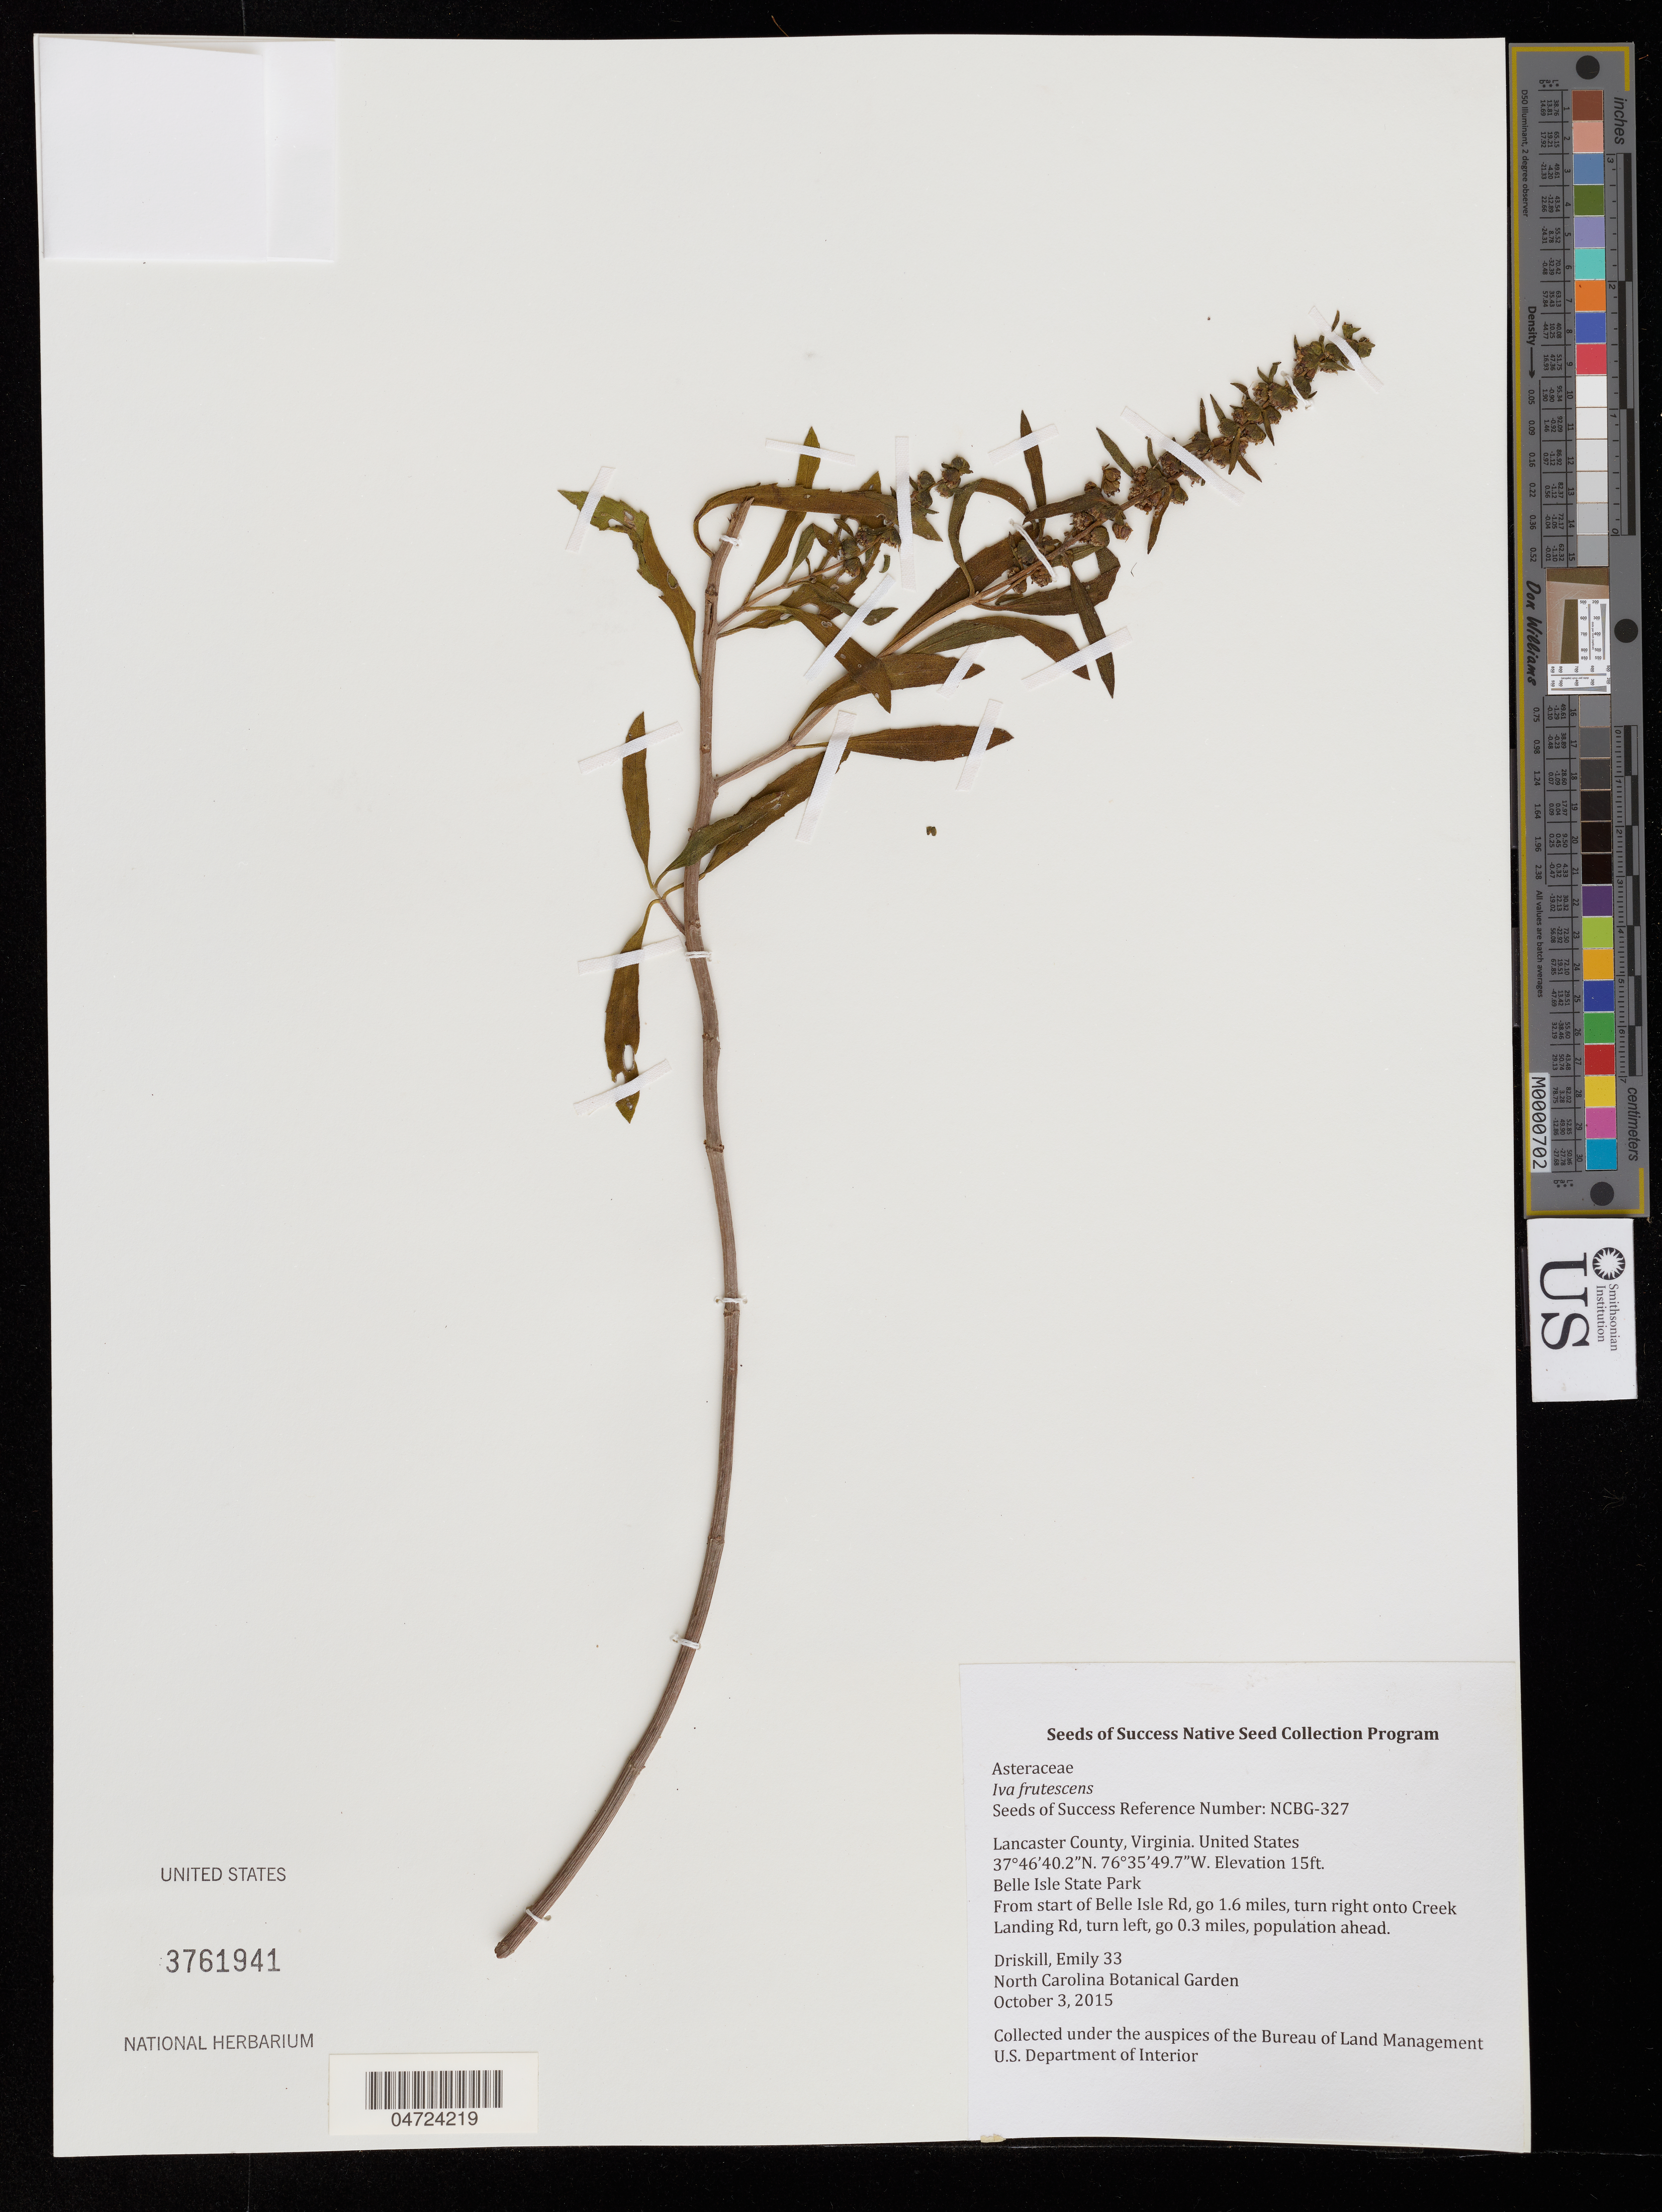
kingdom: Plantae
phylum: Tracheophyta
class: Magnoliopsida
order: Asterales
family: Asteraceae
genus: Iva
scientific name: Iva frutescens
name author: L.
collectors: E. Driskill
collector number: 33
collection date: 2015-10-03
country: United States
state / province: Virginia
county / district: Lancaster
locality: Lancaster County. Belle Isle State Park. From start of Belle Isle Rd, go 1.6 miles, turn right onto Creek Landing Rd, turn left, go 0.3 miles, population ahead.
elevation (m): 5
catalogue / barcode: US 3761941